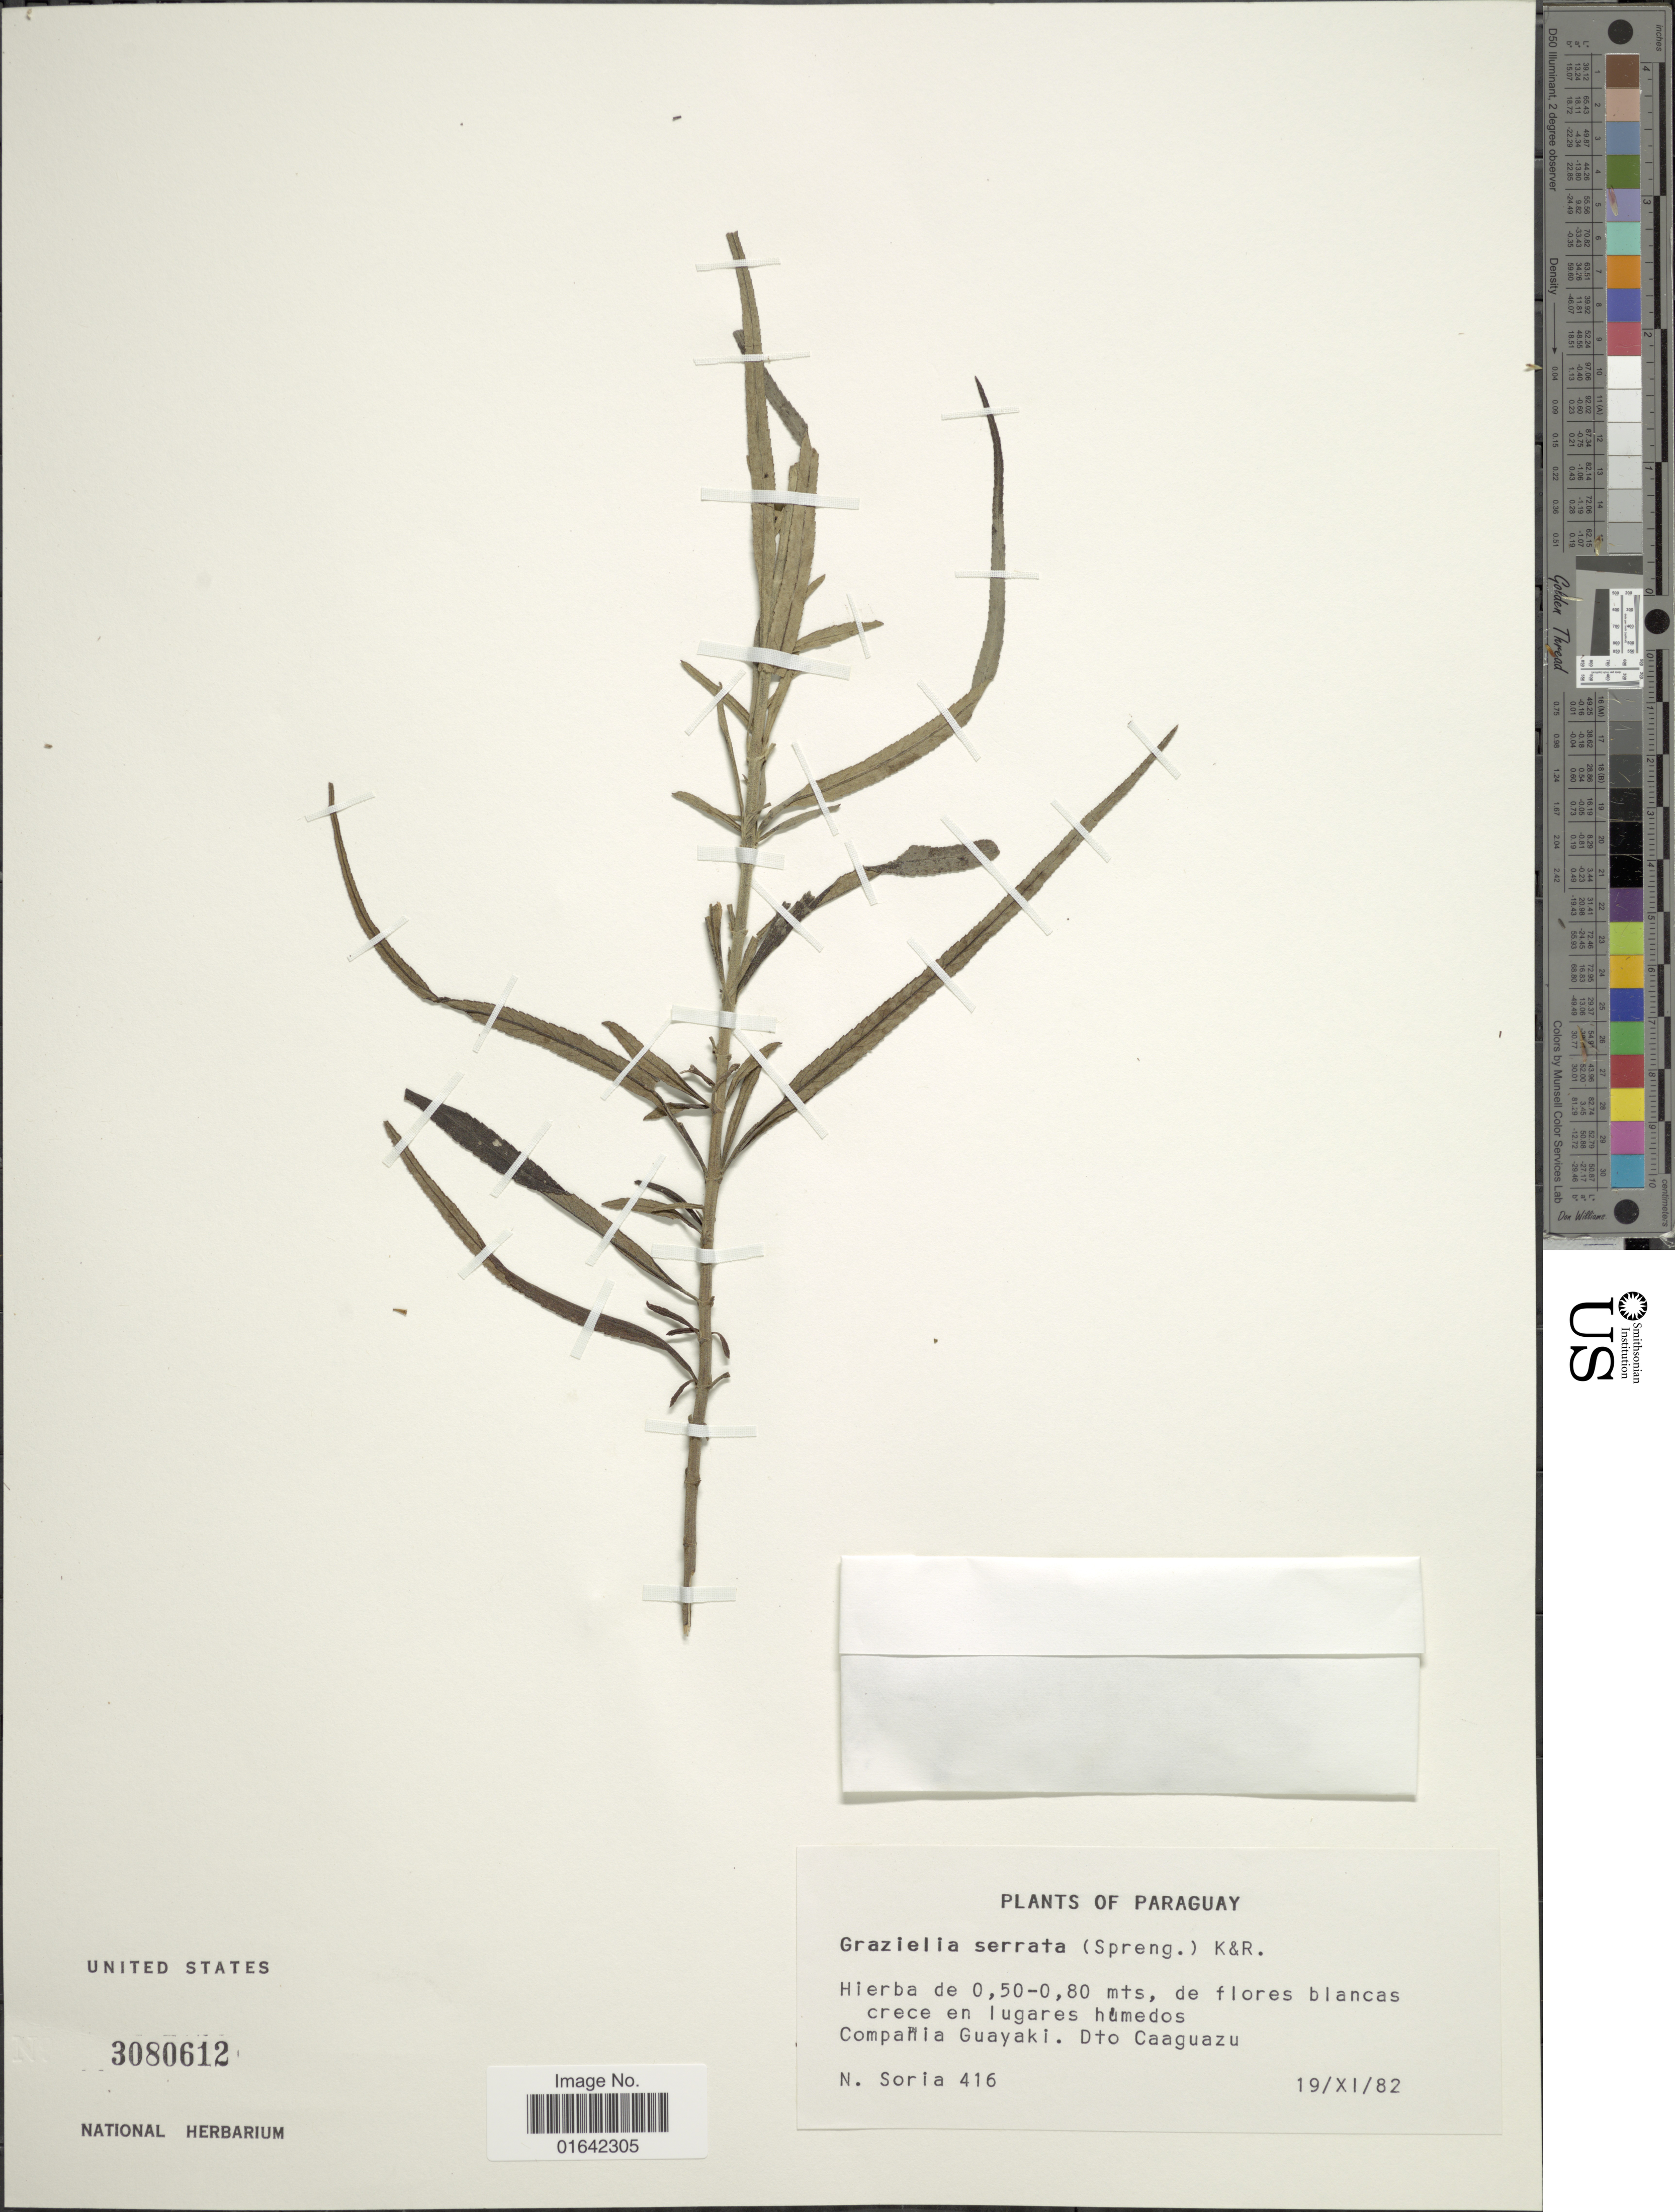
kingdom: Plantae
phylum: Tracheophyta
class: Magnoliopsida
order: Asterales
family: Asteraceae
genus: Grazielia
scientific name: Grazielia serrata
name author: (Spreng.) R.M. King & H. Rob.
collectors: N. Soria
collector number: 416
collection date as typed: Transcribed d/m/y: 19/11/82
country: Paraguay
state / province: Caaguazu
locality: Compania Guayaki, Dto Caaguazu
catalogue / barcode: US 3080612